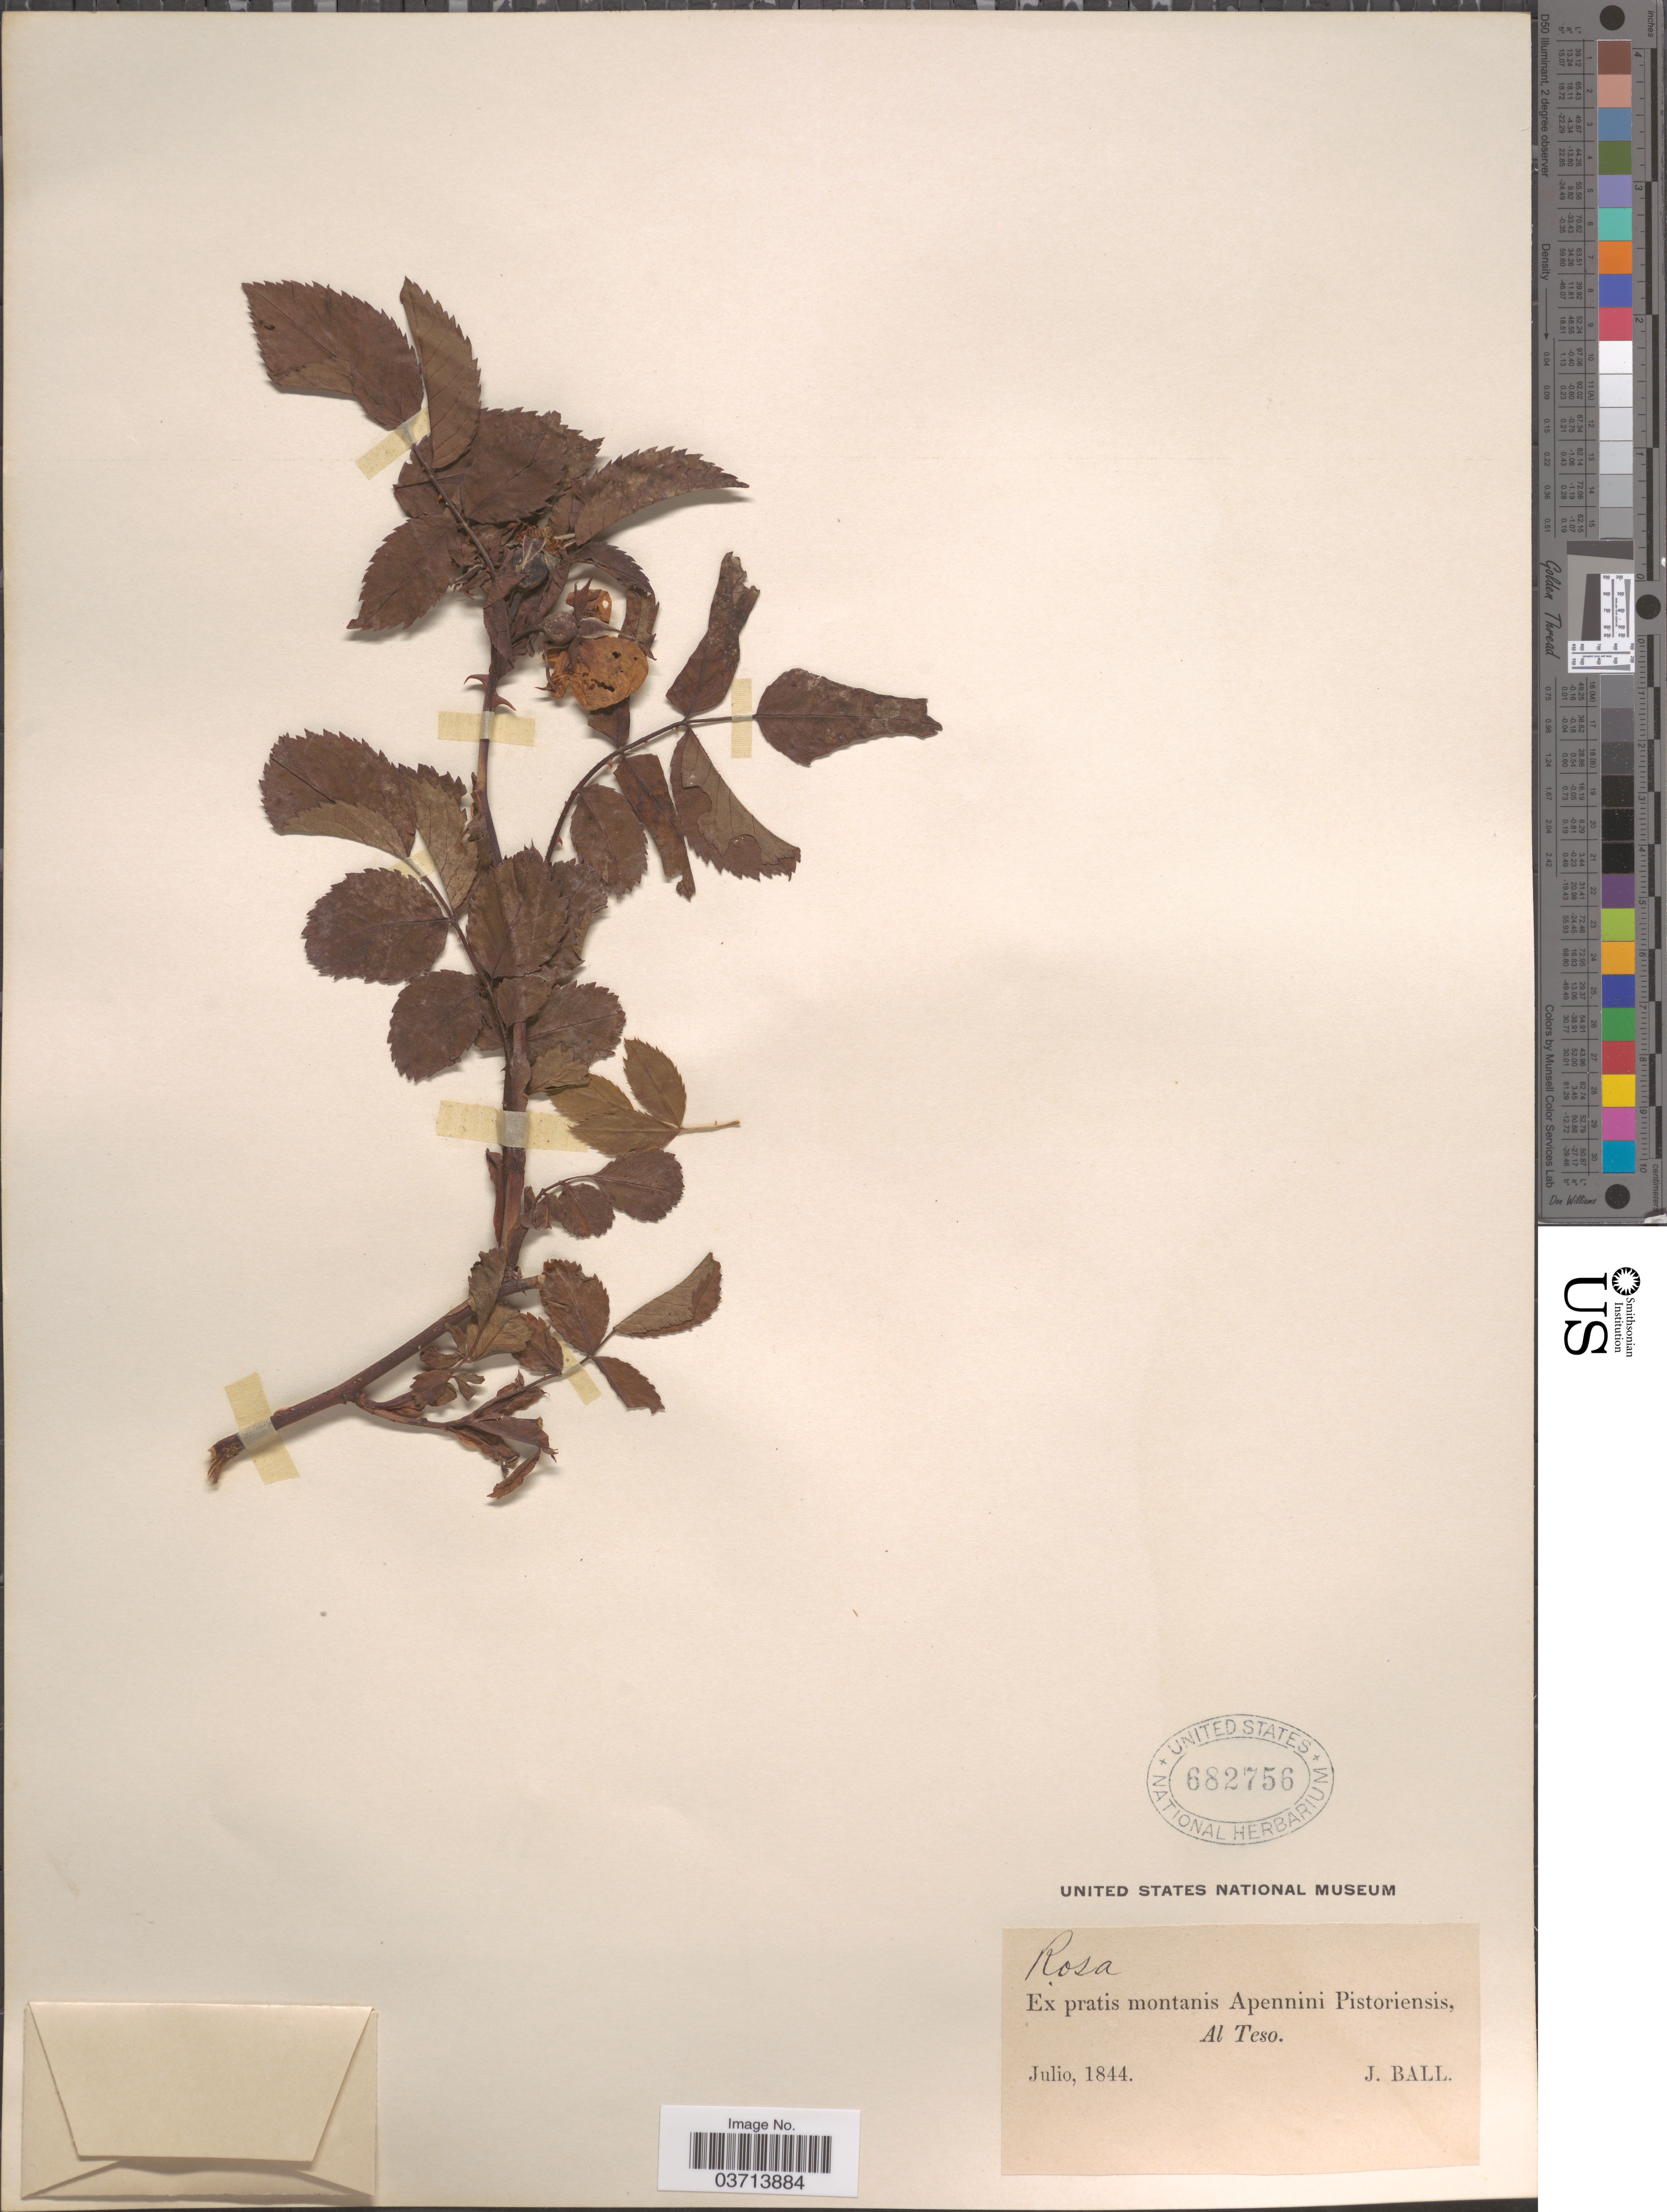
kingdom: Plantae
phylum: Tracheophyta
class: Magnoliopsida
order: Rosales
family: Rosaceae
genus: Rosa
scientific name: Rosa sp.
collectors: J. Ball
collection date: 1844-07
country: Italy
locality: Ex pratis montanis Apennini Pistoriensis, Al Teso.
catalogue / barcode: US 682756